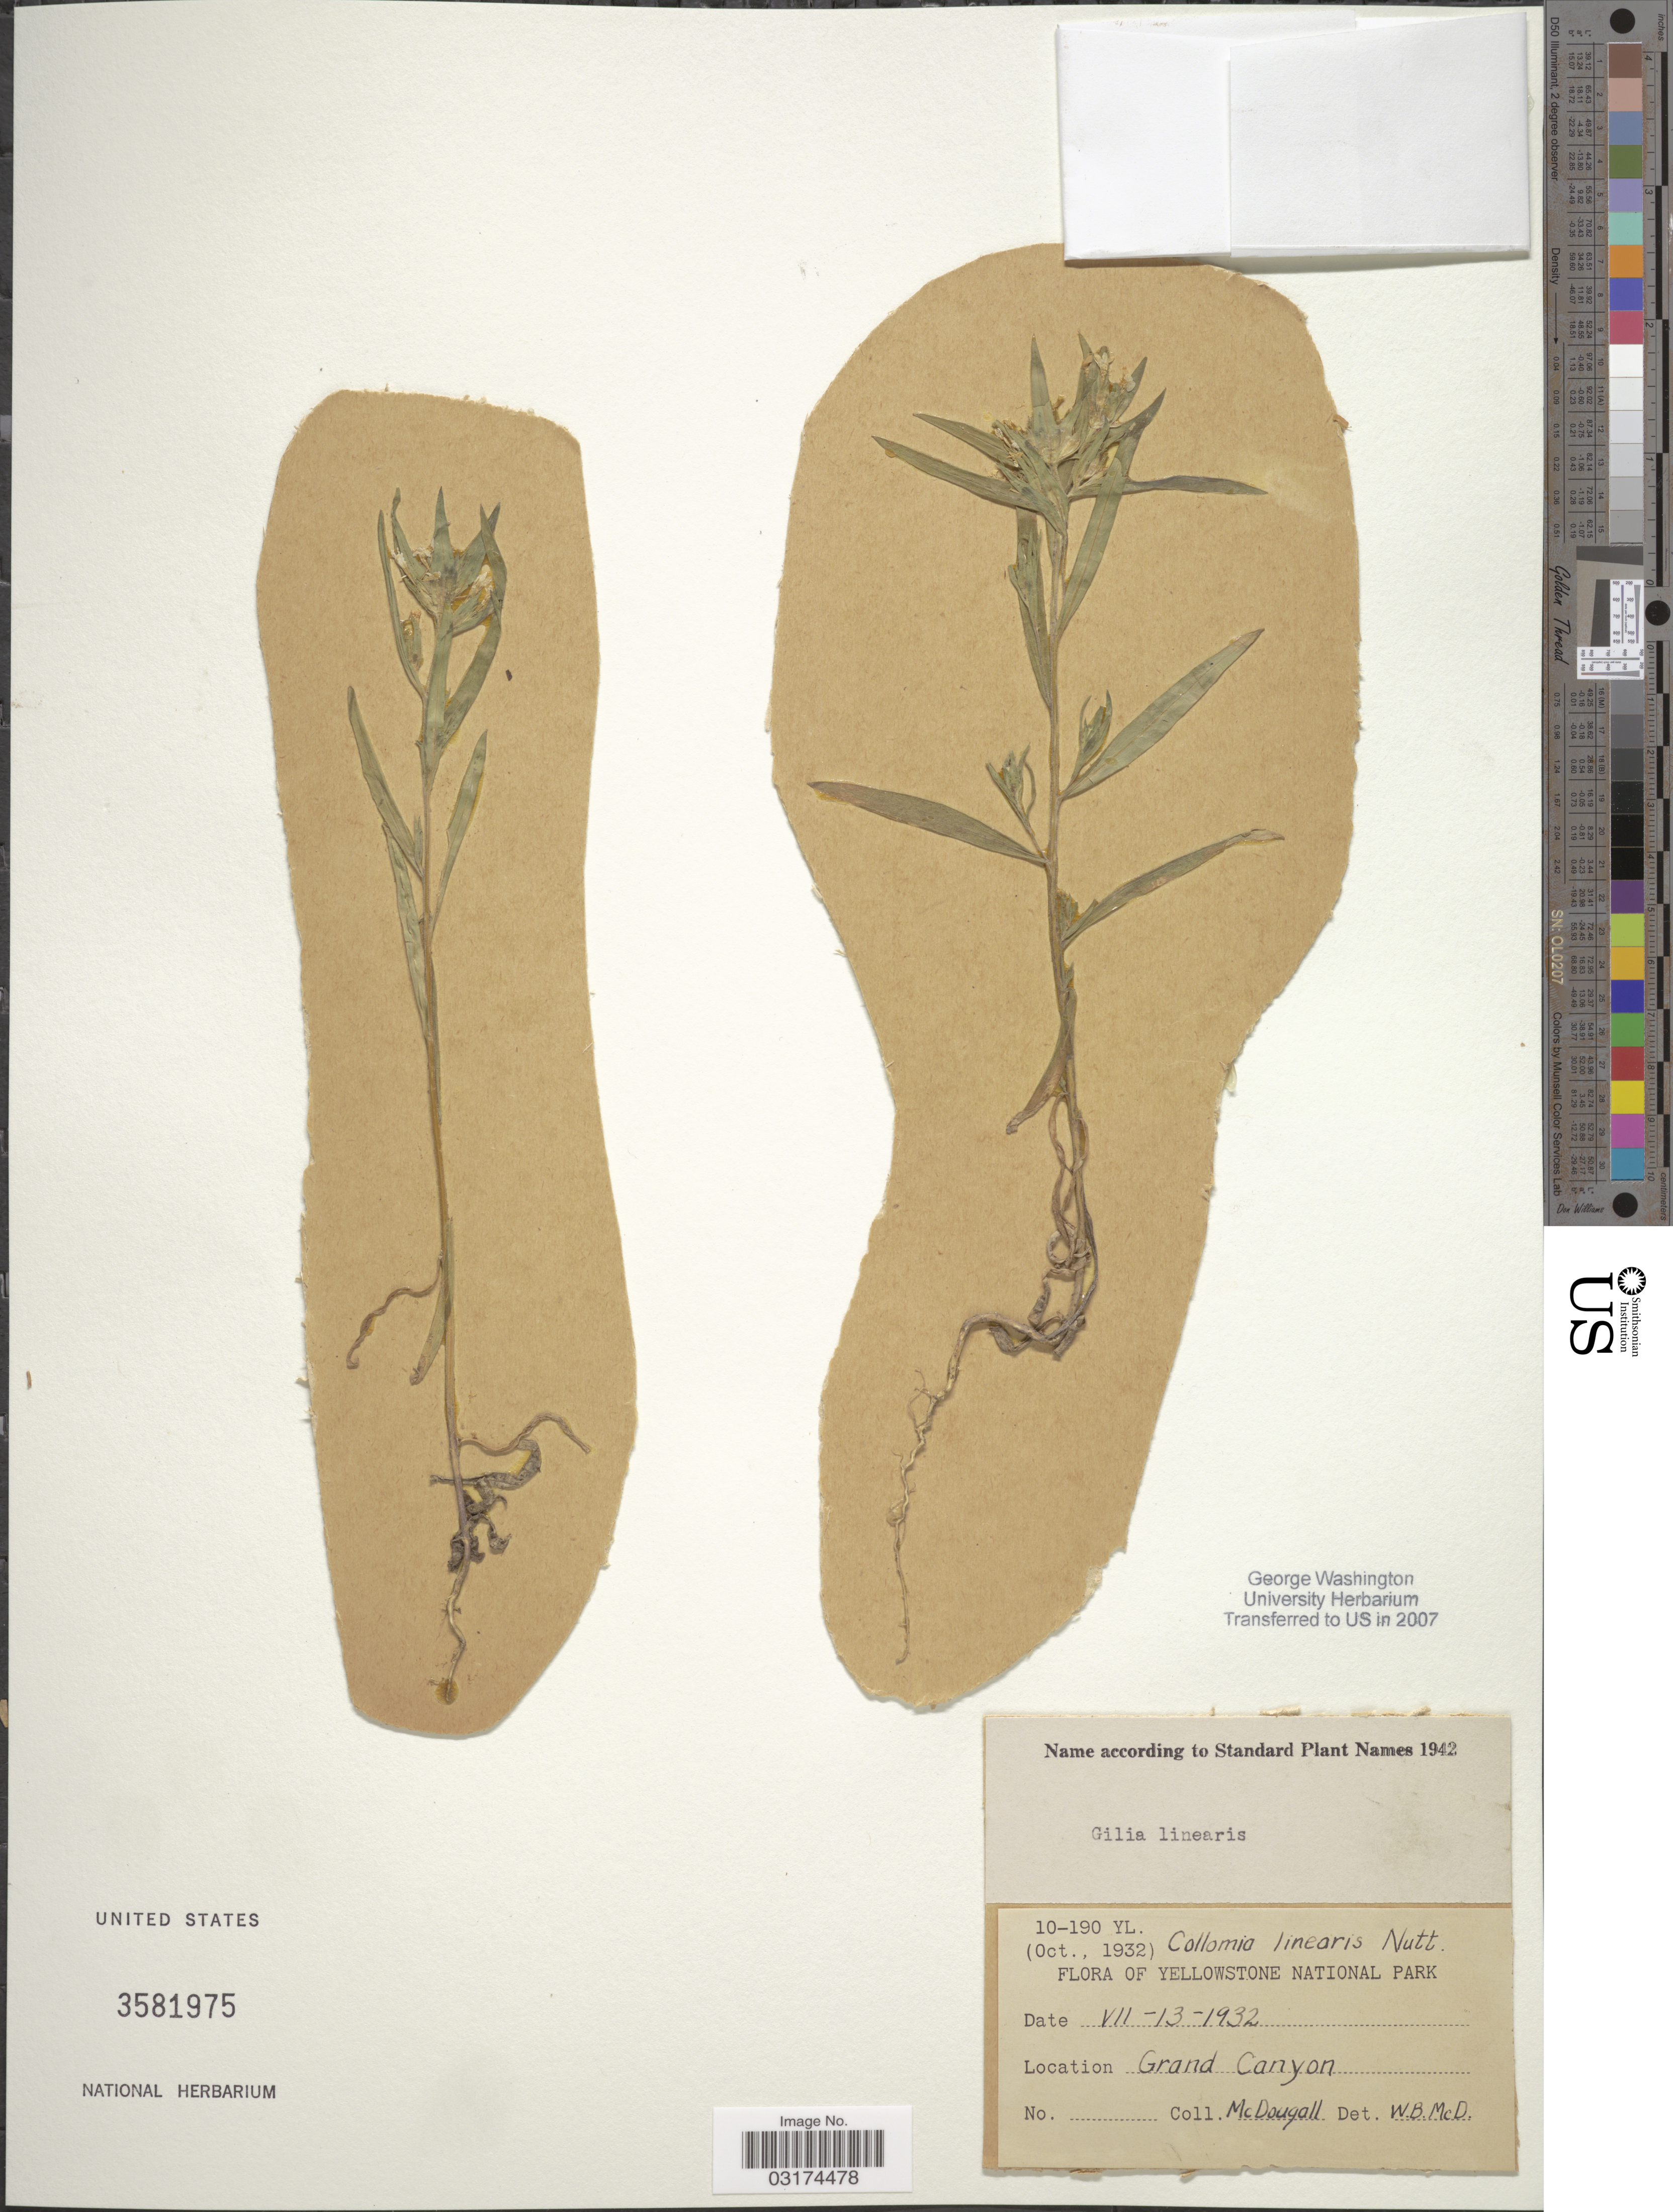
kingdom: Plantae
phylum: Tracheophyta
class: Magnoliopsida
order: Ericales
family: Polemoniaceae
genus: Collomia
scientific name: Collomia linearis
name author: Nutt.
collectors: McDougal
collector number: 10-190 YL?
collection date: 1932-07-13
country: United States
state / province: Wyoming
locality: Grand Canyon. Yellowstone National Park.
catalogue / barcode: US 3581975